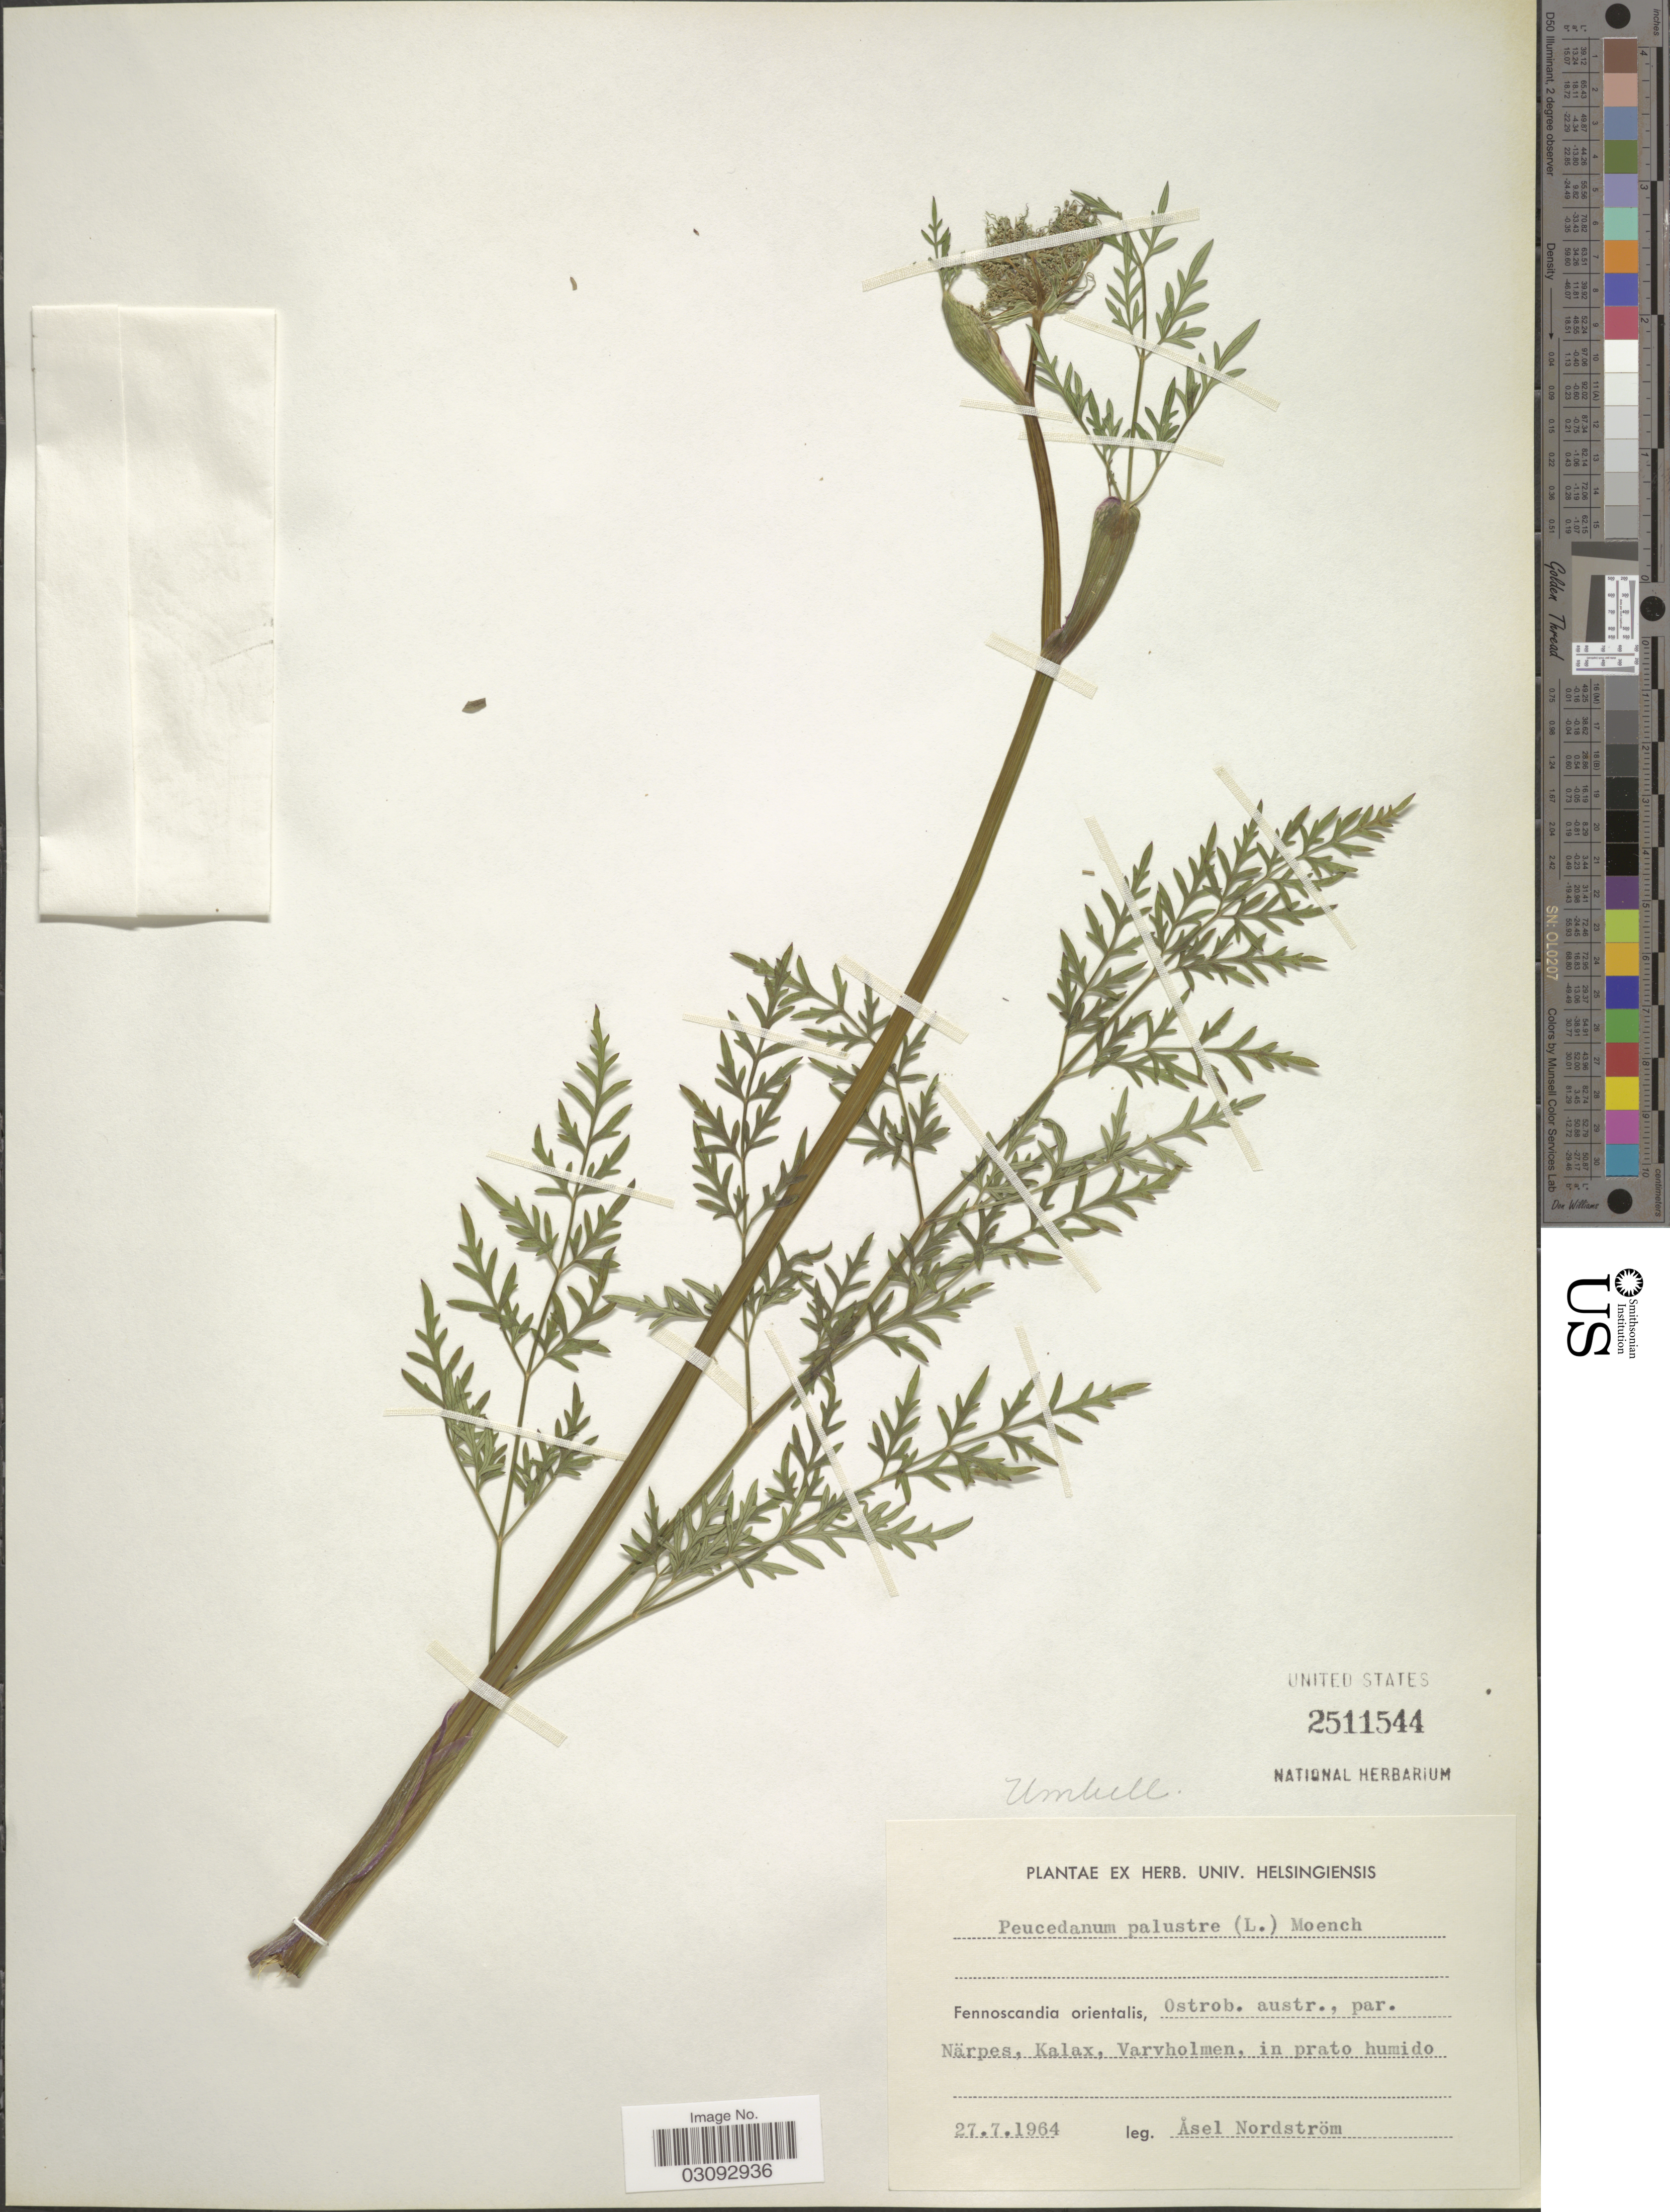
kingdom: Plantae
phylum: Tracheophyta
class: Magnoliopsida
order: Apiales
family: Apiaceae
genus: Peucedanum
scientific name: Peucedanum palustre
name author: (L.) Moench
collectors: A. Nordström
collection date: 1964-07-27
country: Sweden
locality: Fennoscandia orientalis: Ostrob, austr., par. Närpes, Kalax, Varvholmen, in prato humido.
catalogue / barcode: US 2511544